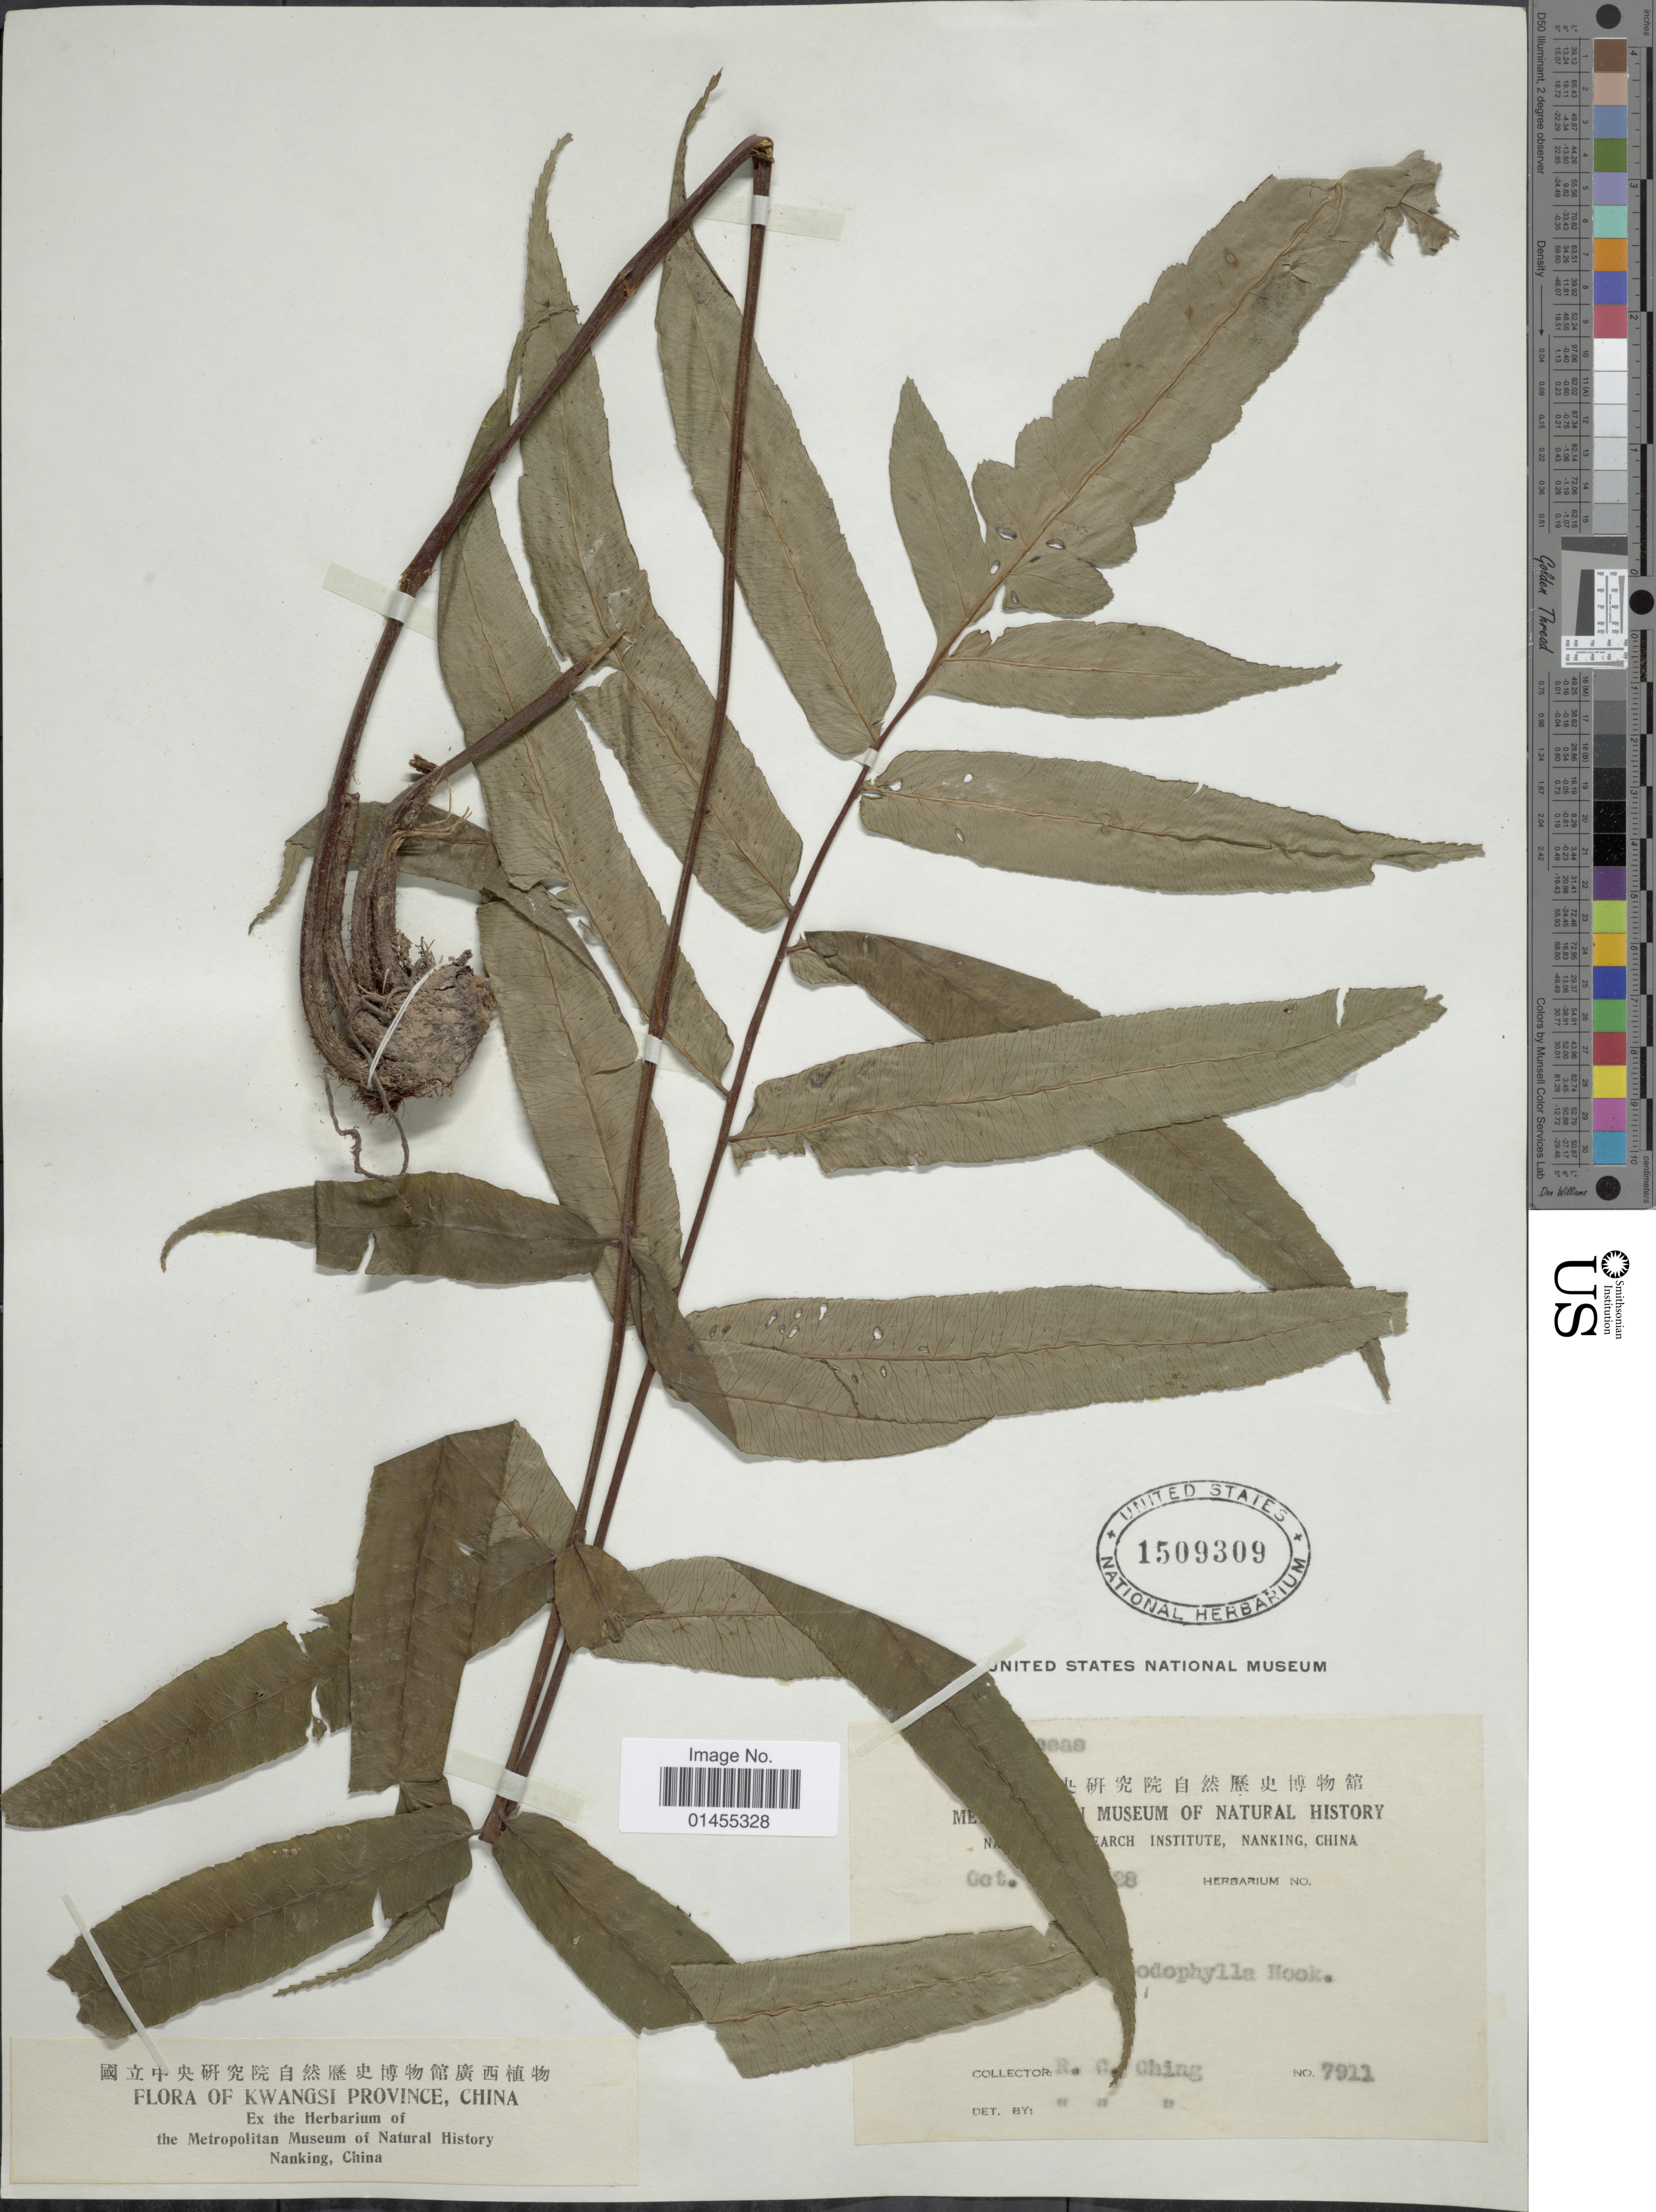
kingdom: Plantae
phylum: Tracheophyta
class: Polypodiopsida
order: Cyatheales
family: Cyatheaceae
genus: Alsophila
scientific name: Alsophila podophylla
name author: Hook.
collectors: R. C. Ching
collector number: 7911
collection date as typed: Transcribed d/m/y: /10/28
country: China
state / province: Guangxi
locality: Kwangsi Province.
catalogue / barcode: US 1509309